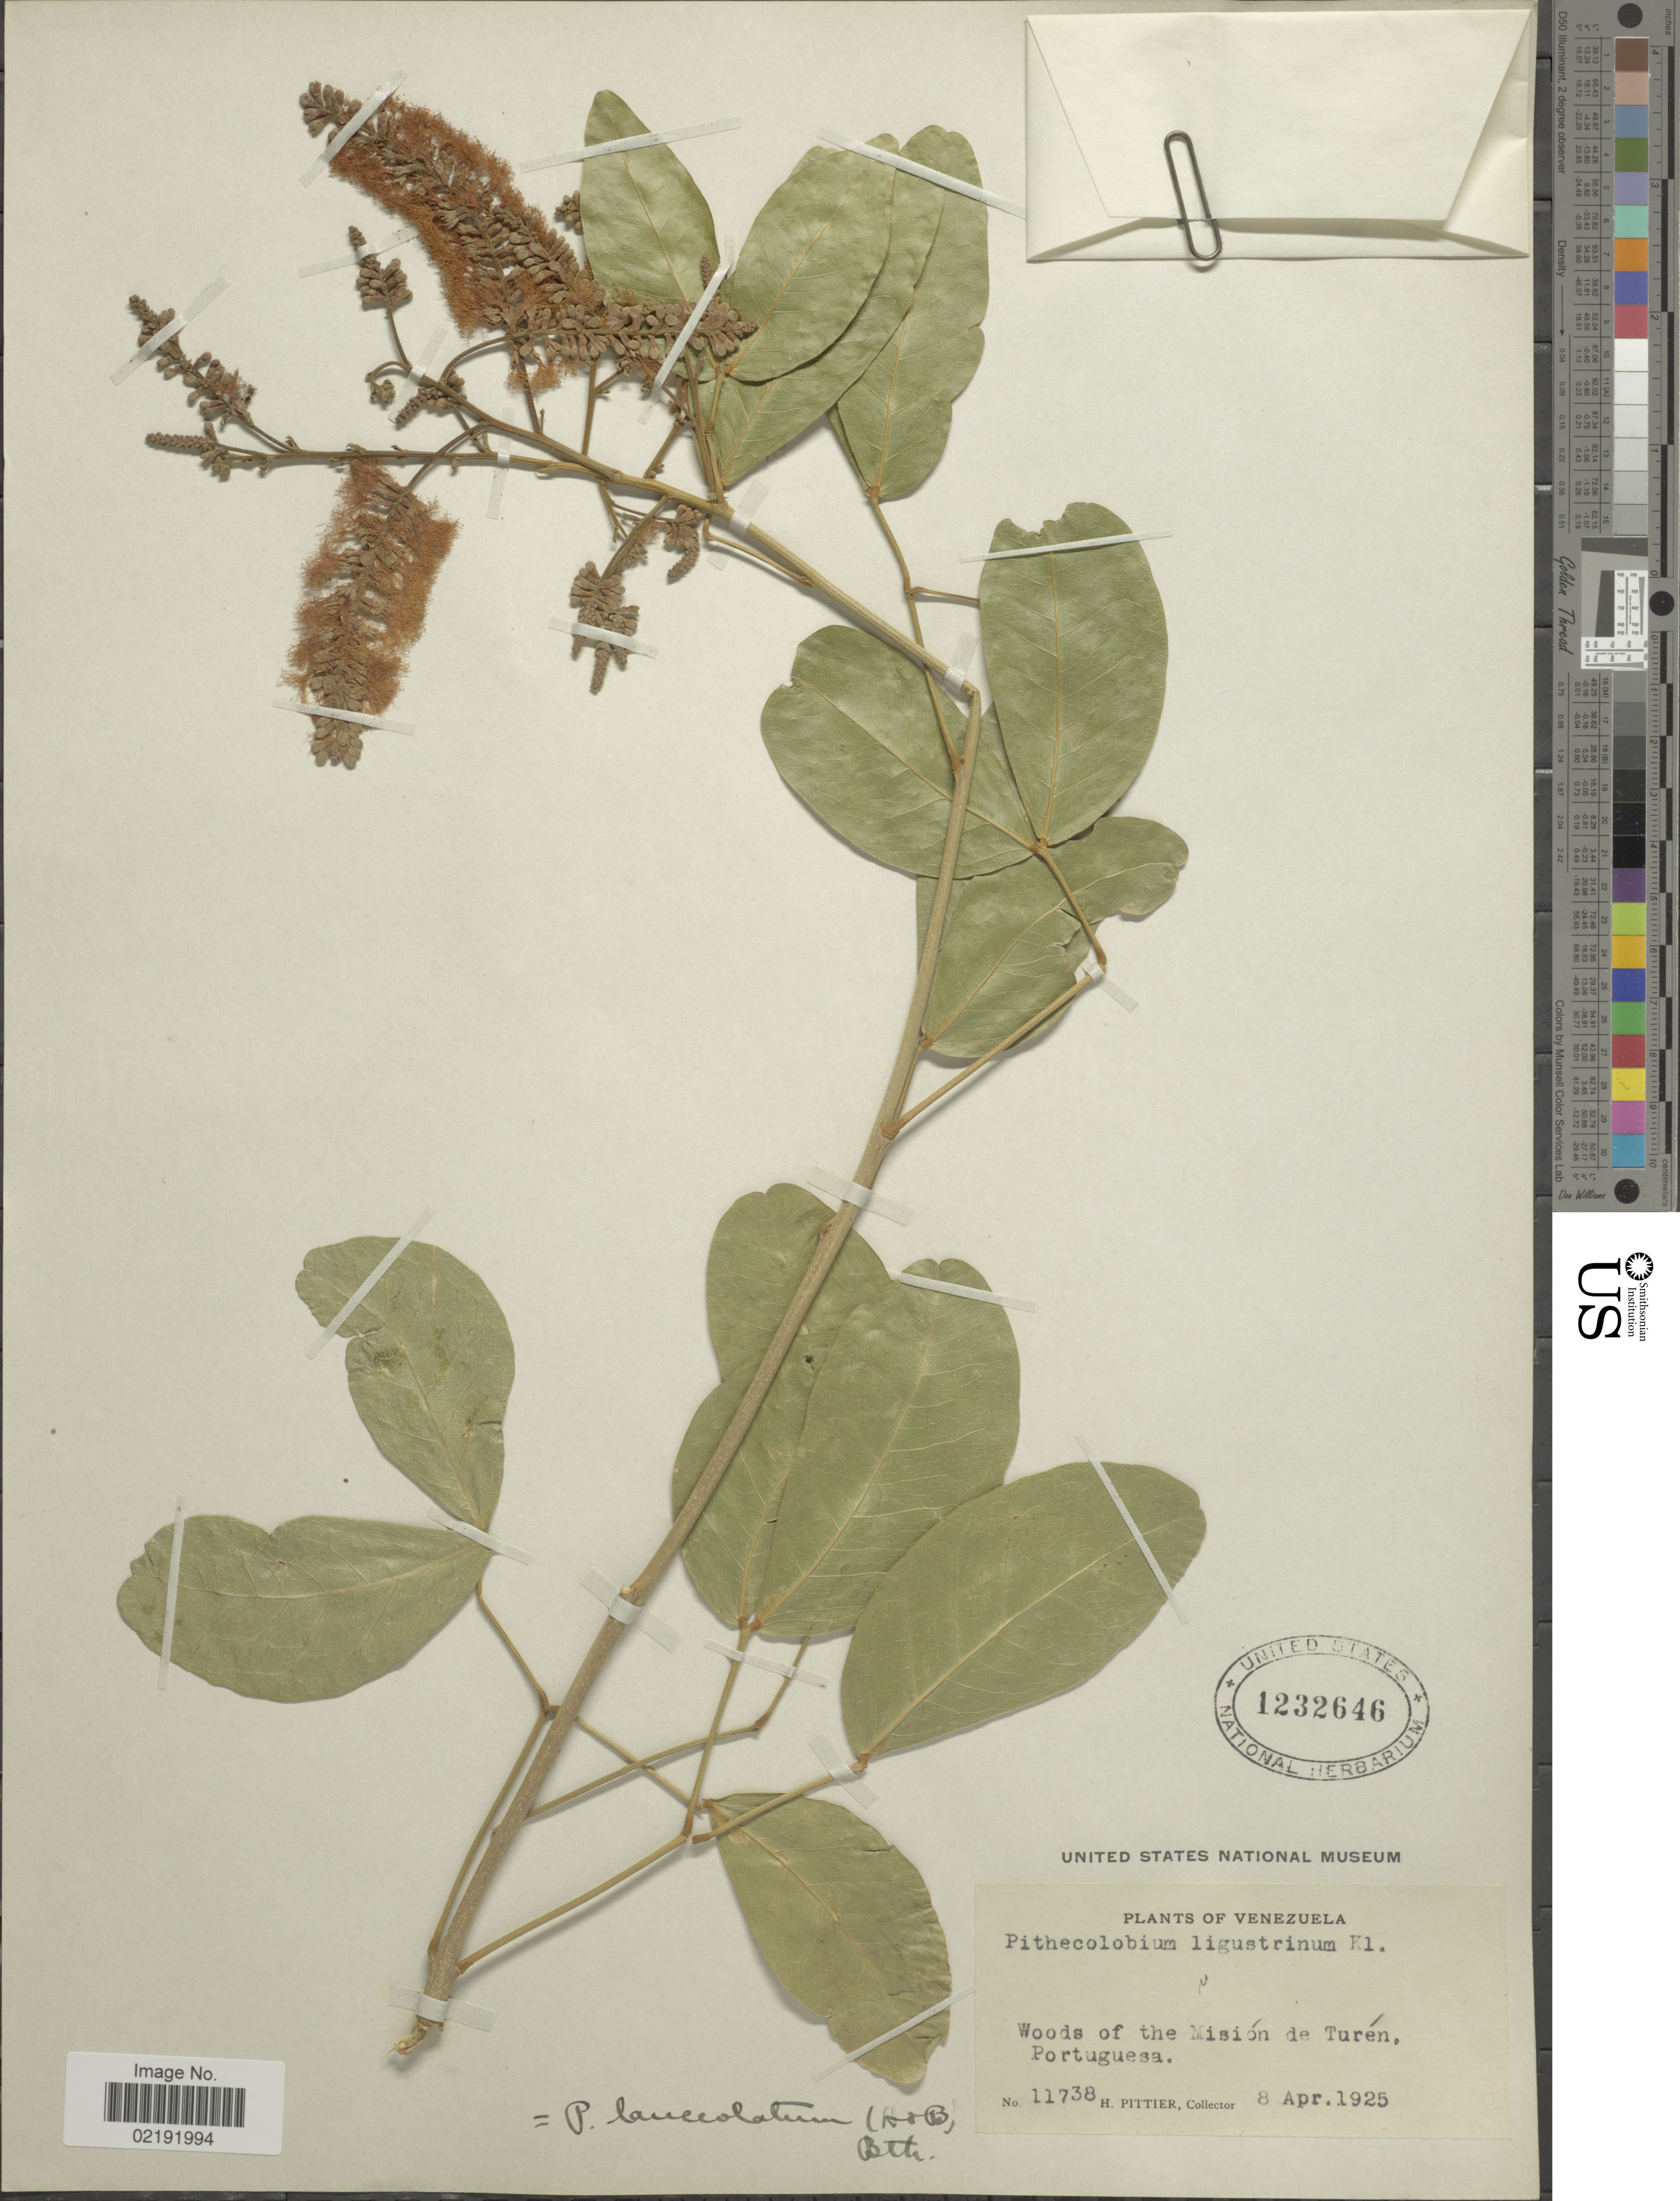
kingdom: Plantae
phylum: Tracheophyta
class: Magnoliopsida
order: Fabales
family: Fabaceae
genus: Pithecellobium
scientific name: Pithecellobium lanceolatum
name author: (Humb. & Bonpl. ex Willd.) Benth.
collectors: H. F. Pittier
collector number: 11738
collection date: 1925-04-08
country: Venezuela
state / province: Portuguesa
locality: Woods of the Misión de Turén, Portuguesa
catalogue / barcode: US 1232646